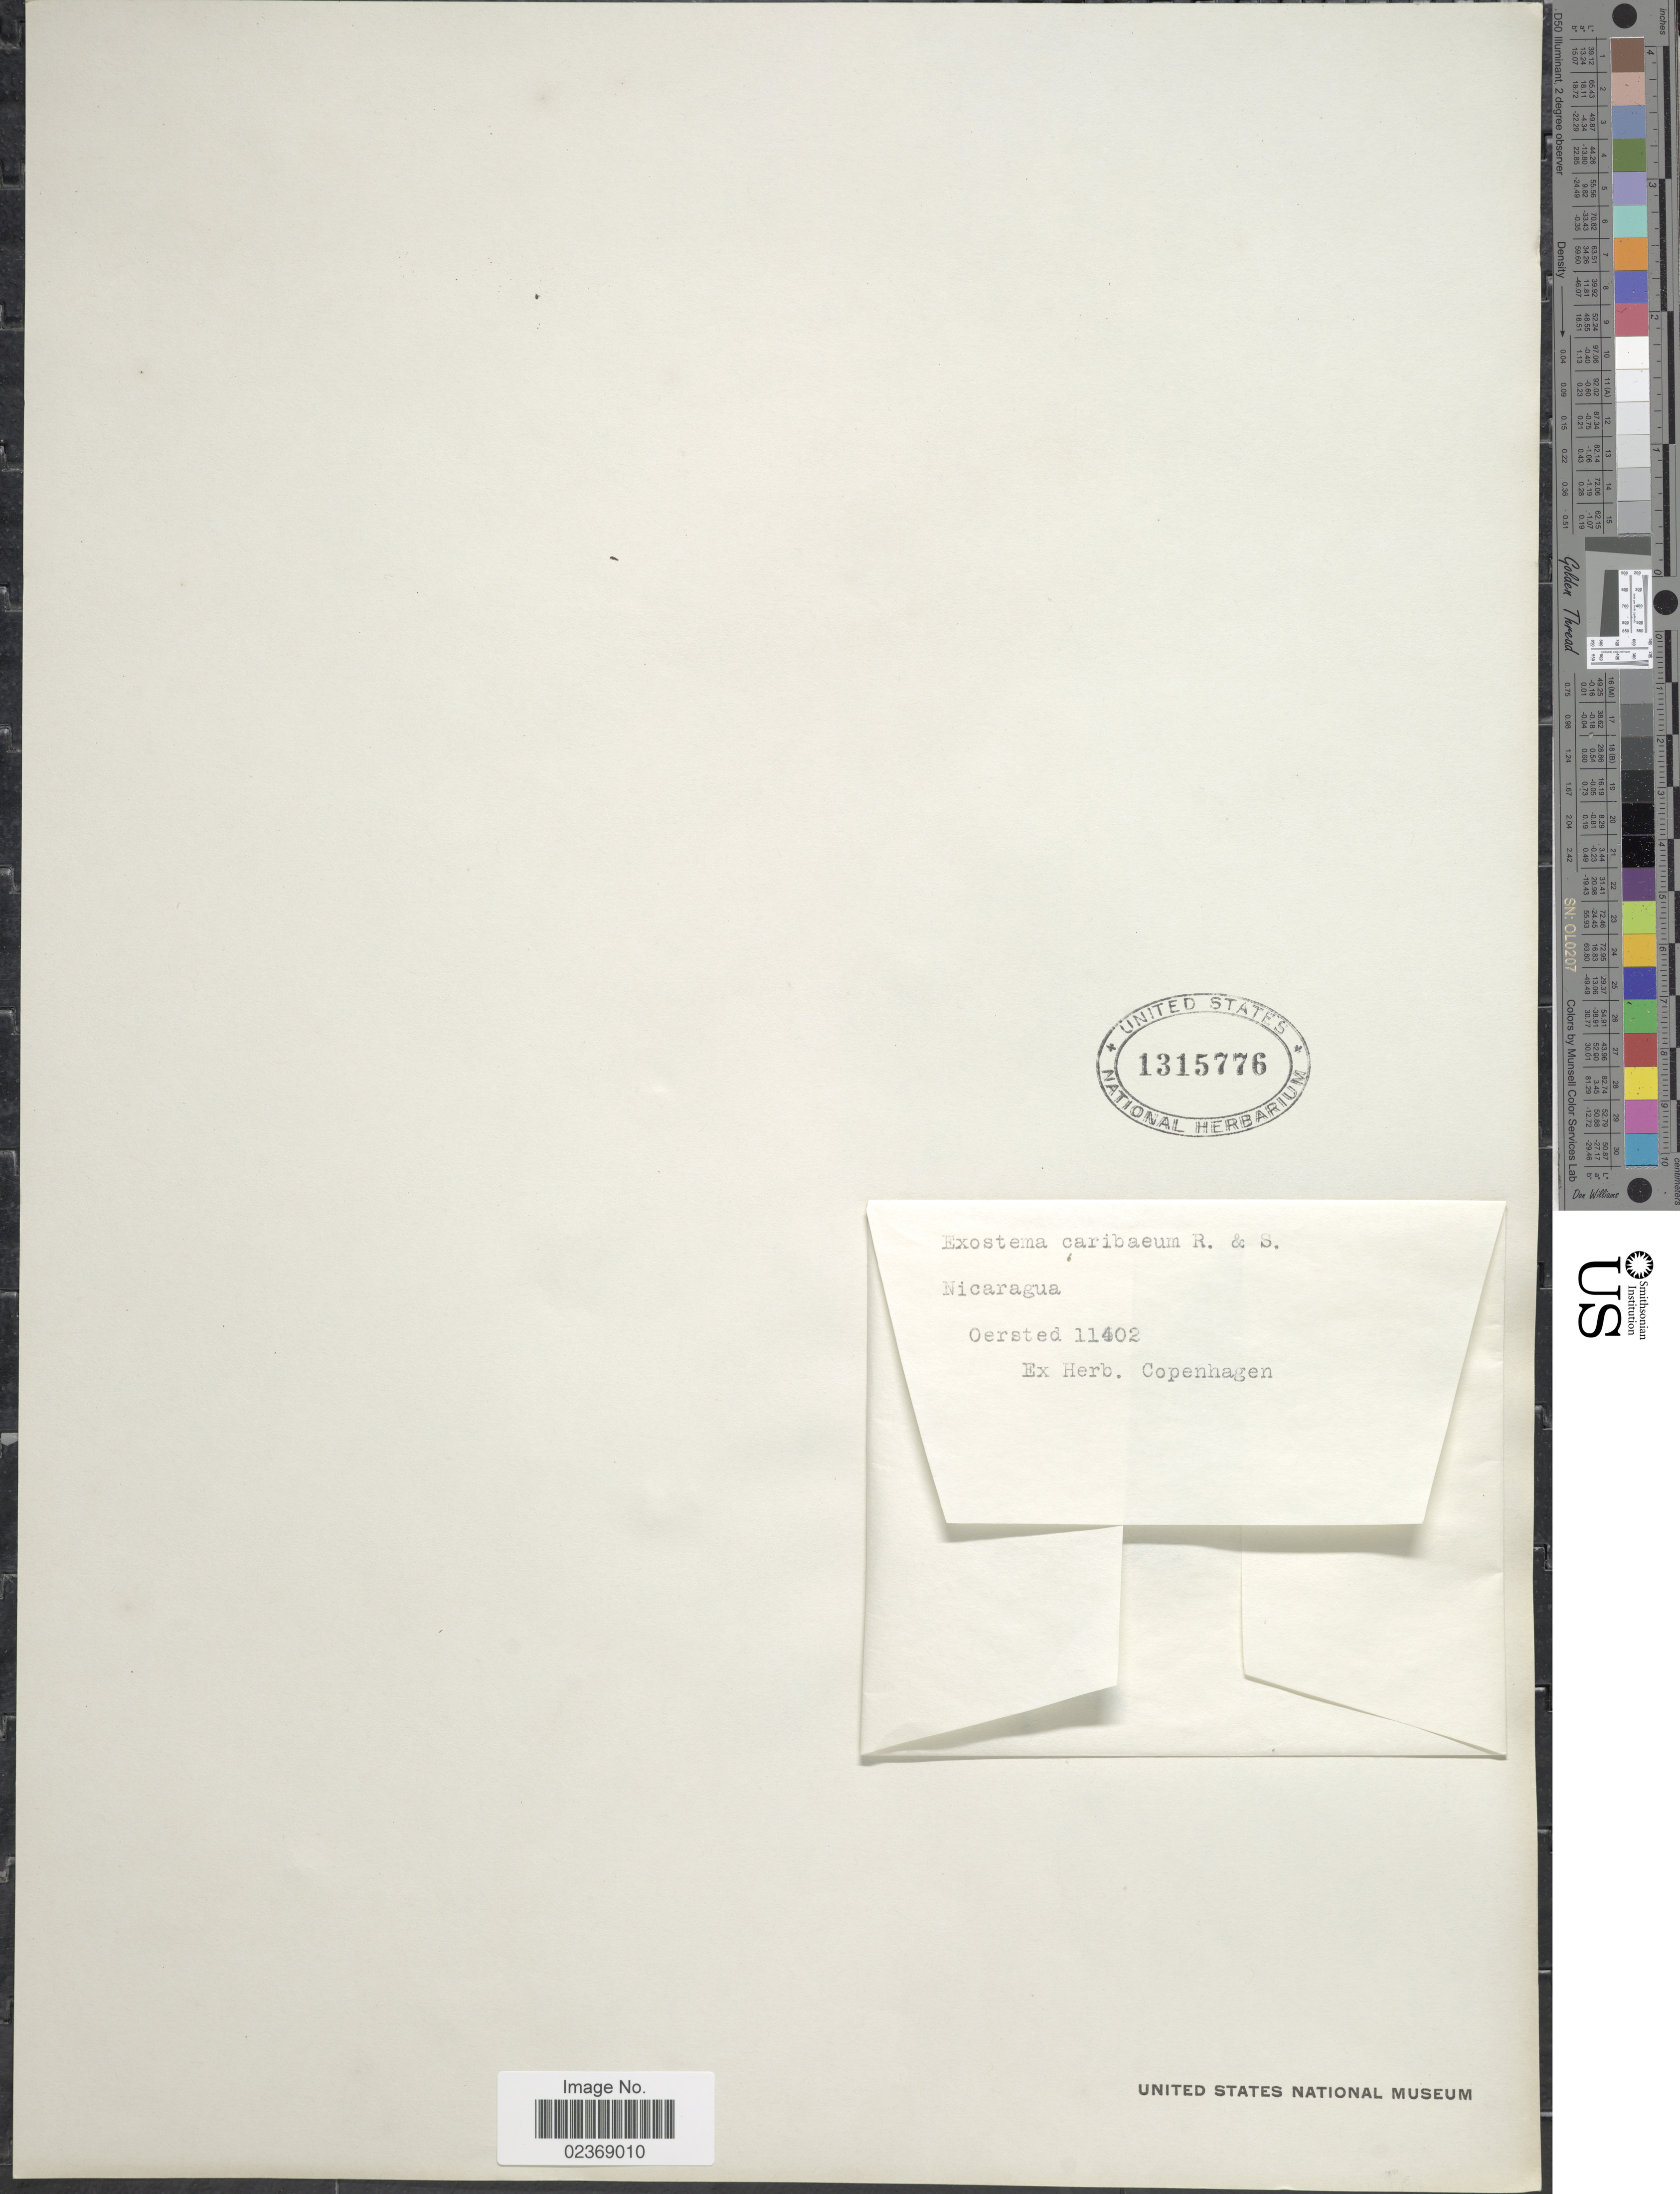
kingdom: Plantae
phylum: Tracheophyta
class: Magnoliopsida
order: Gentianales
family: Rubiaceae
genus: Exostema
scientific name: Exostema caribaeum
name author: (Jacq.) Roem. & Schult.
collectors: Oersted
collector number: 11402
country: Nicaragua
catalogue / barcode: US 1315776